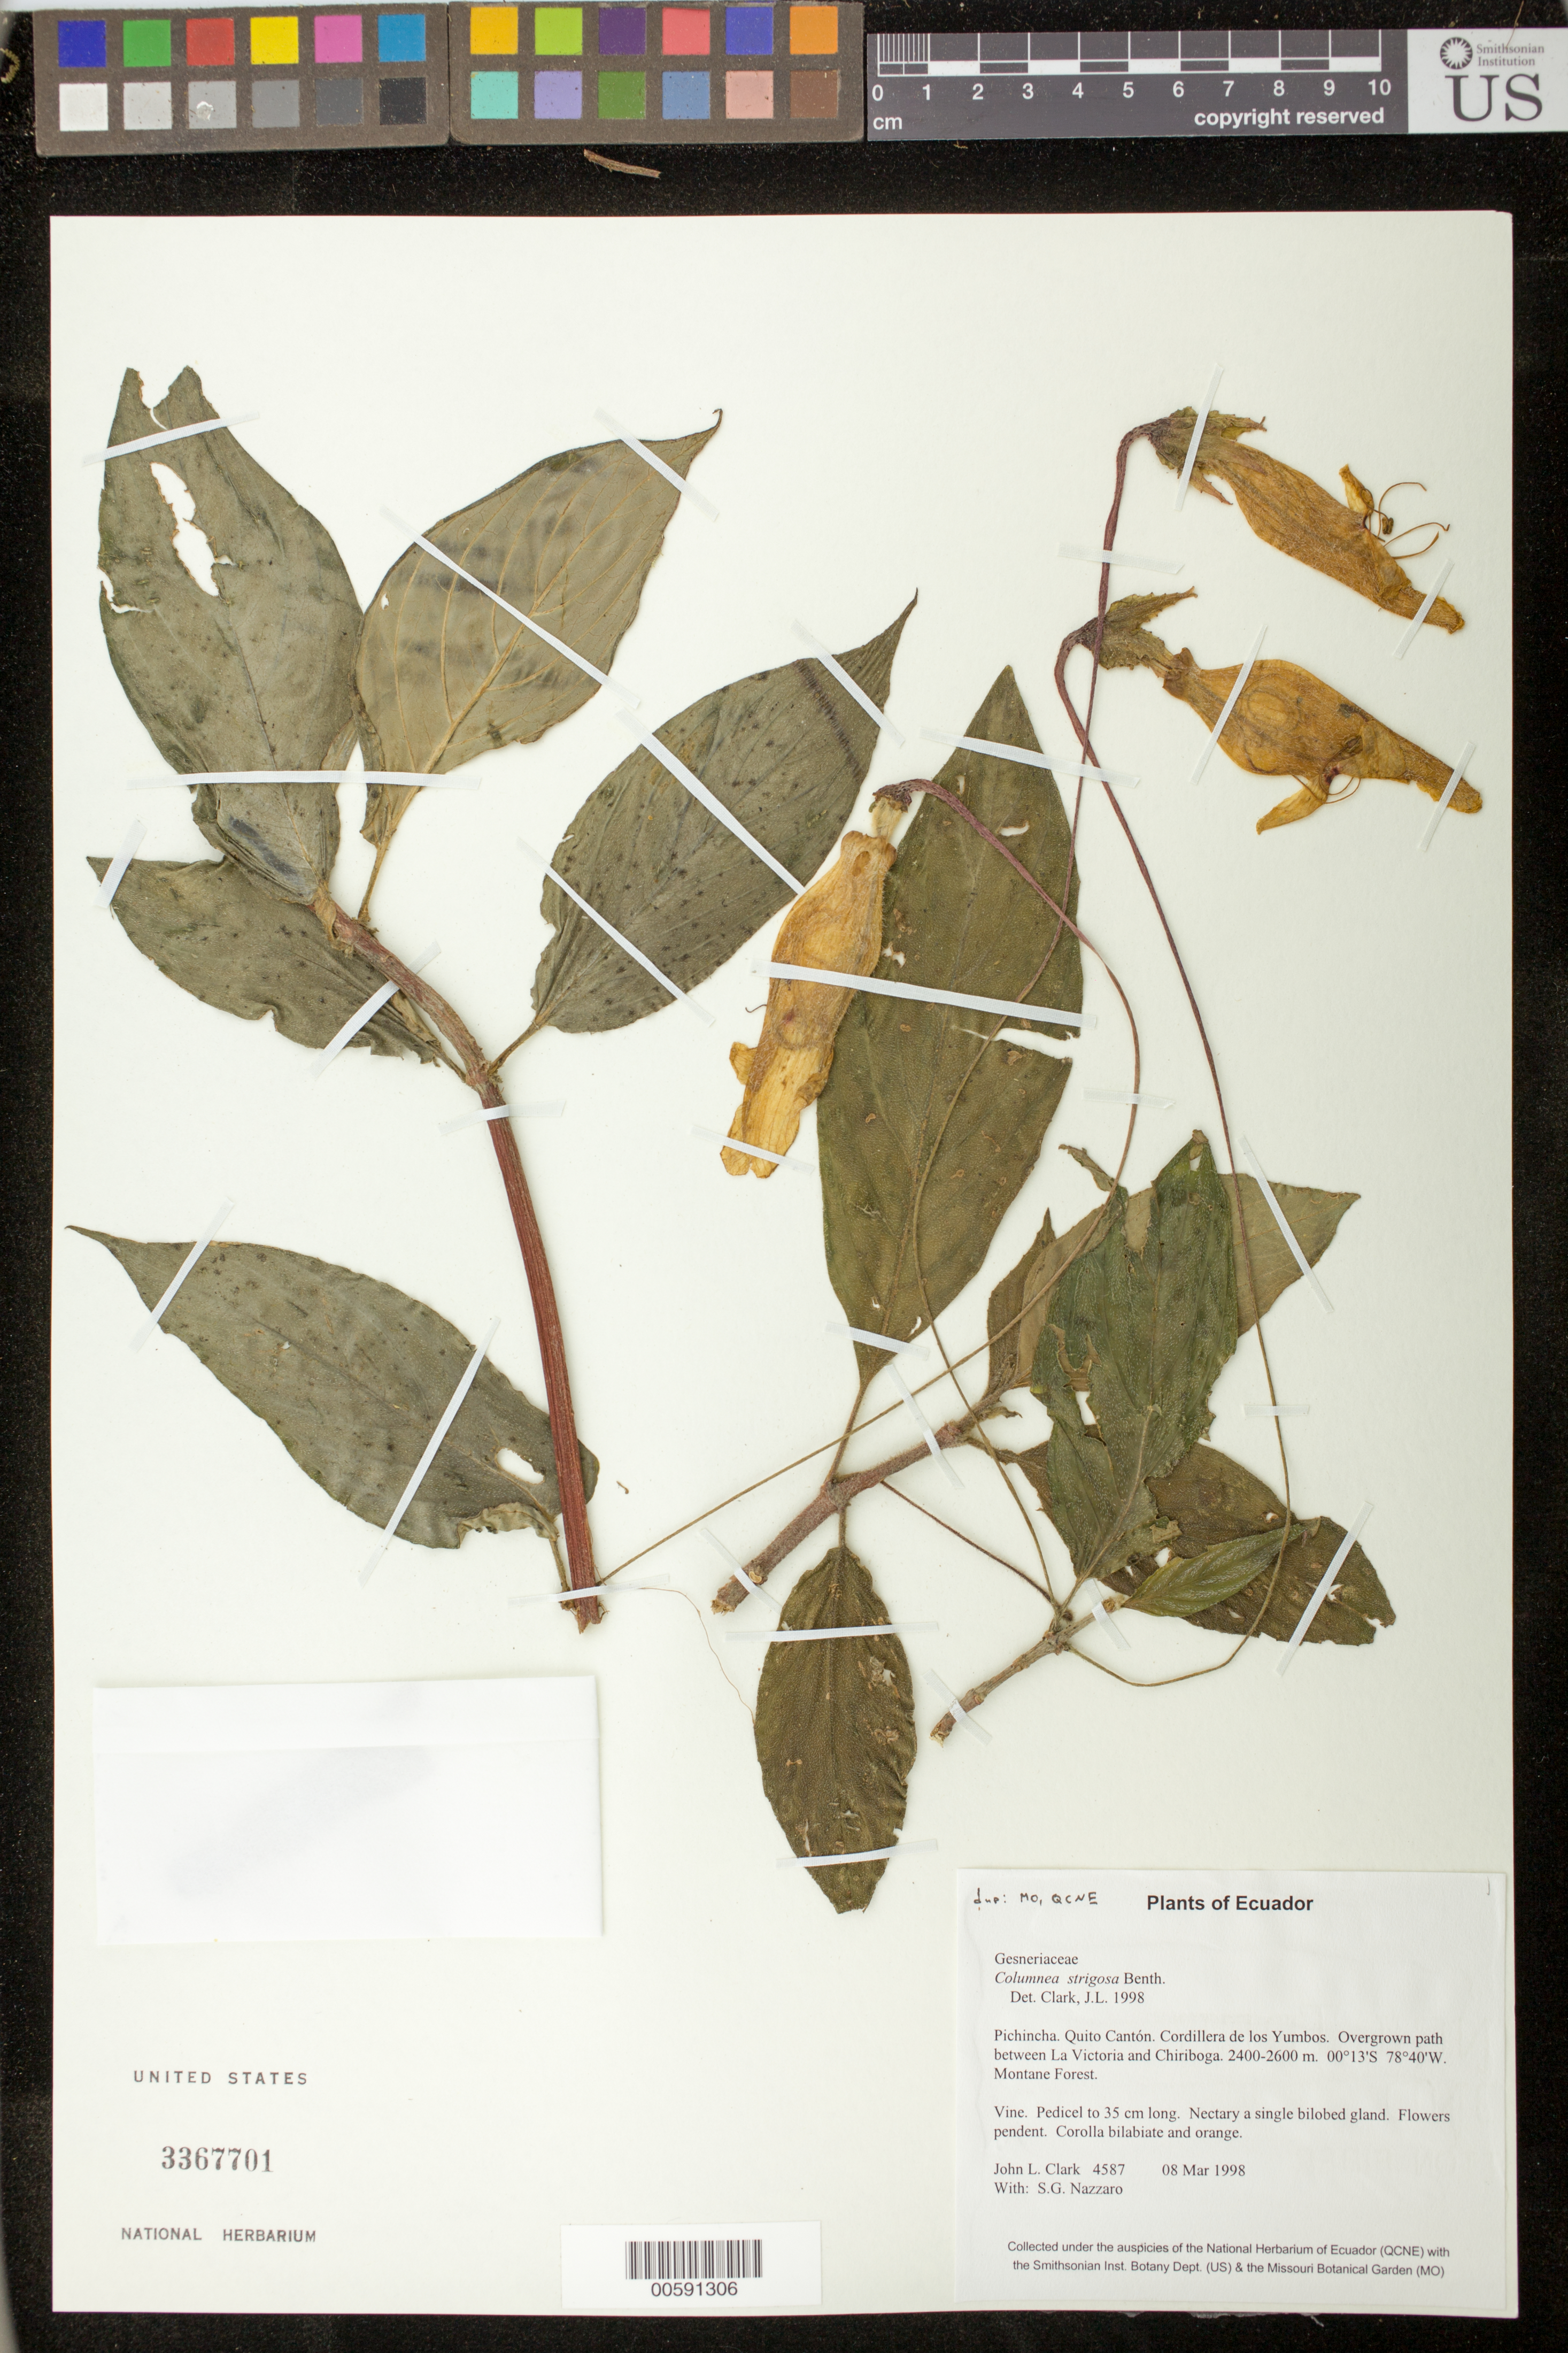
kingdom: Plantae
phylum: Tracheophyta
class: Magnoliopsida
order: Lamiales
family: Gesneriaceae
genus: Columnea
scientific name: Columnea strigosa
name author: Benth.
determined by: Clark, J. L., (SEL), The Marie Selby Botanical Garden (UNITED STATES)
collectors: J. L. Clark & S. Nazzaro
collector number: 4587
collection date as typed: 08 Mar 1998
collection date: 1998-03-08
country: Ecuador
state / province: Pichincha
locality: Quito Cantón. Cordillera de los Yumbos. Overgrown path between La Victoria and Chiriboga.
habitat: Montane Forest.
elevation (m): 2400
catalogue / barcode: US 3367701